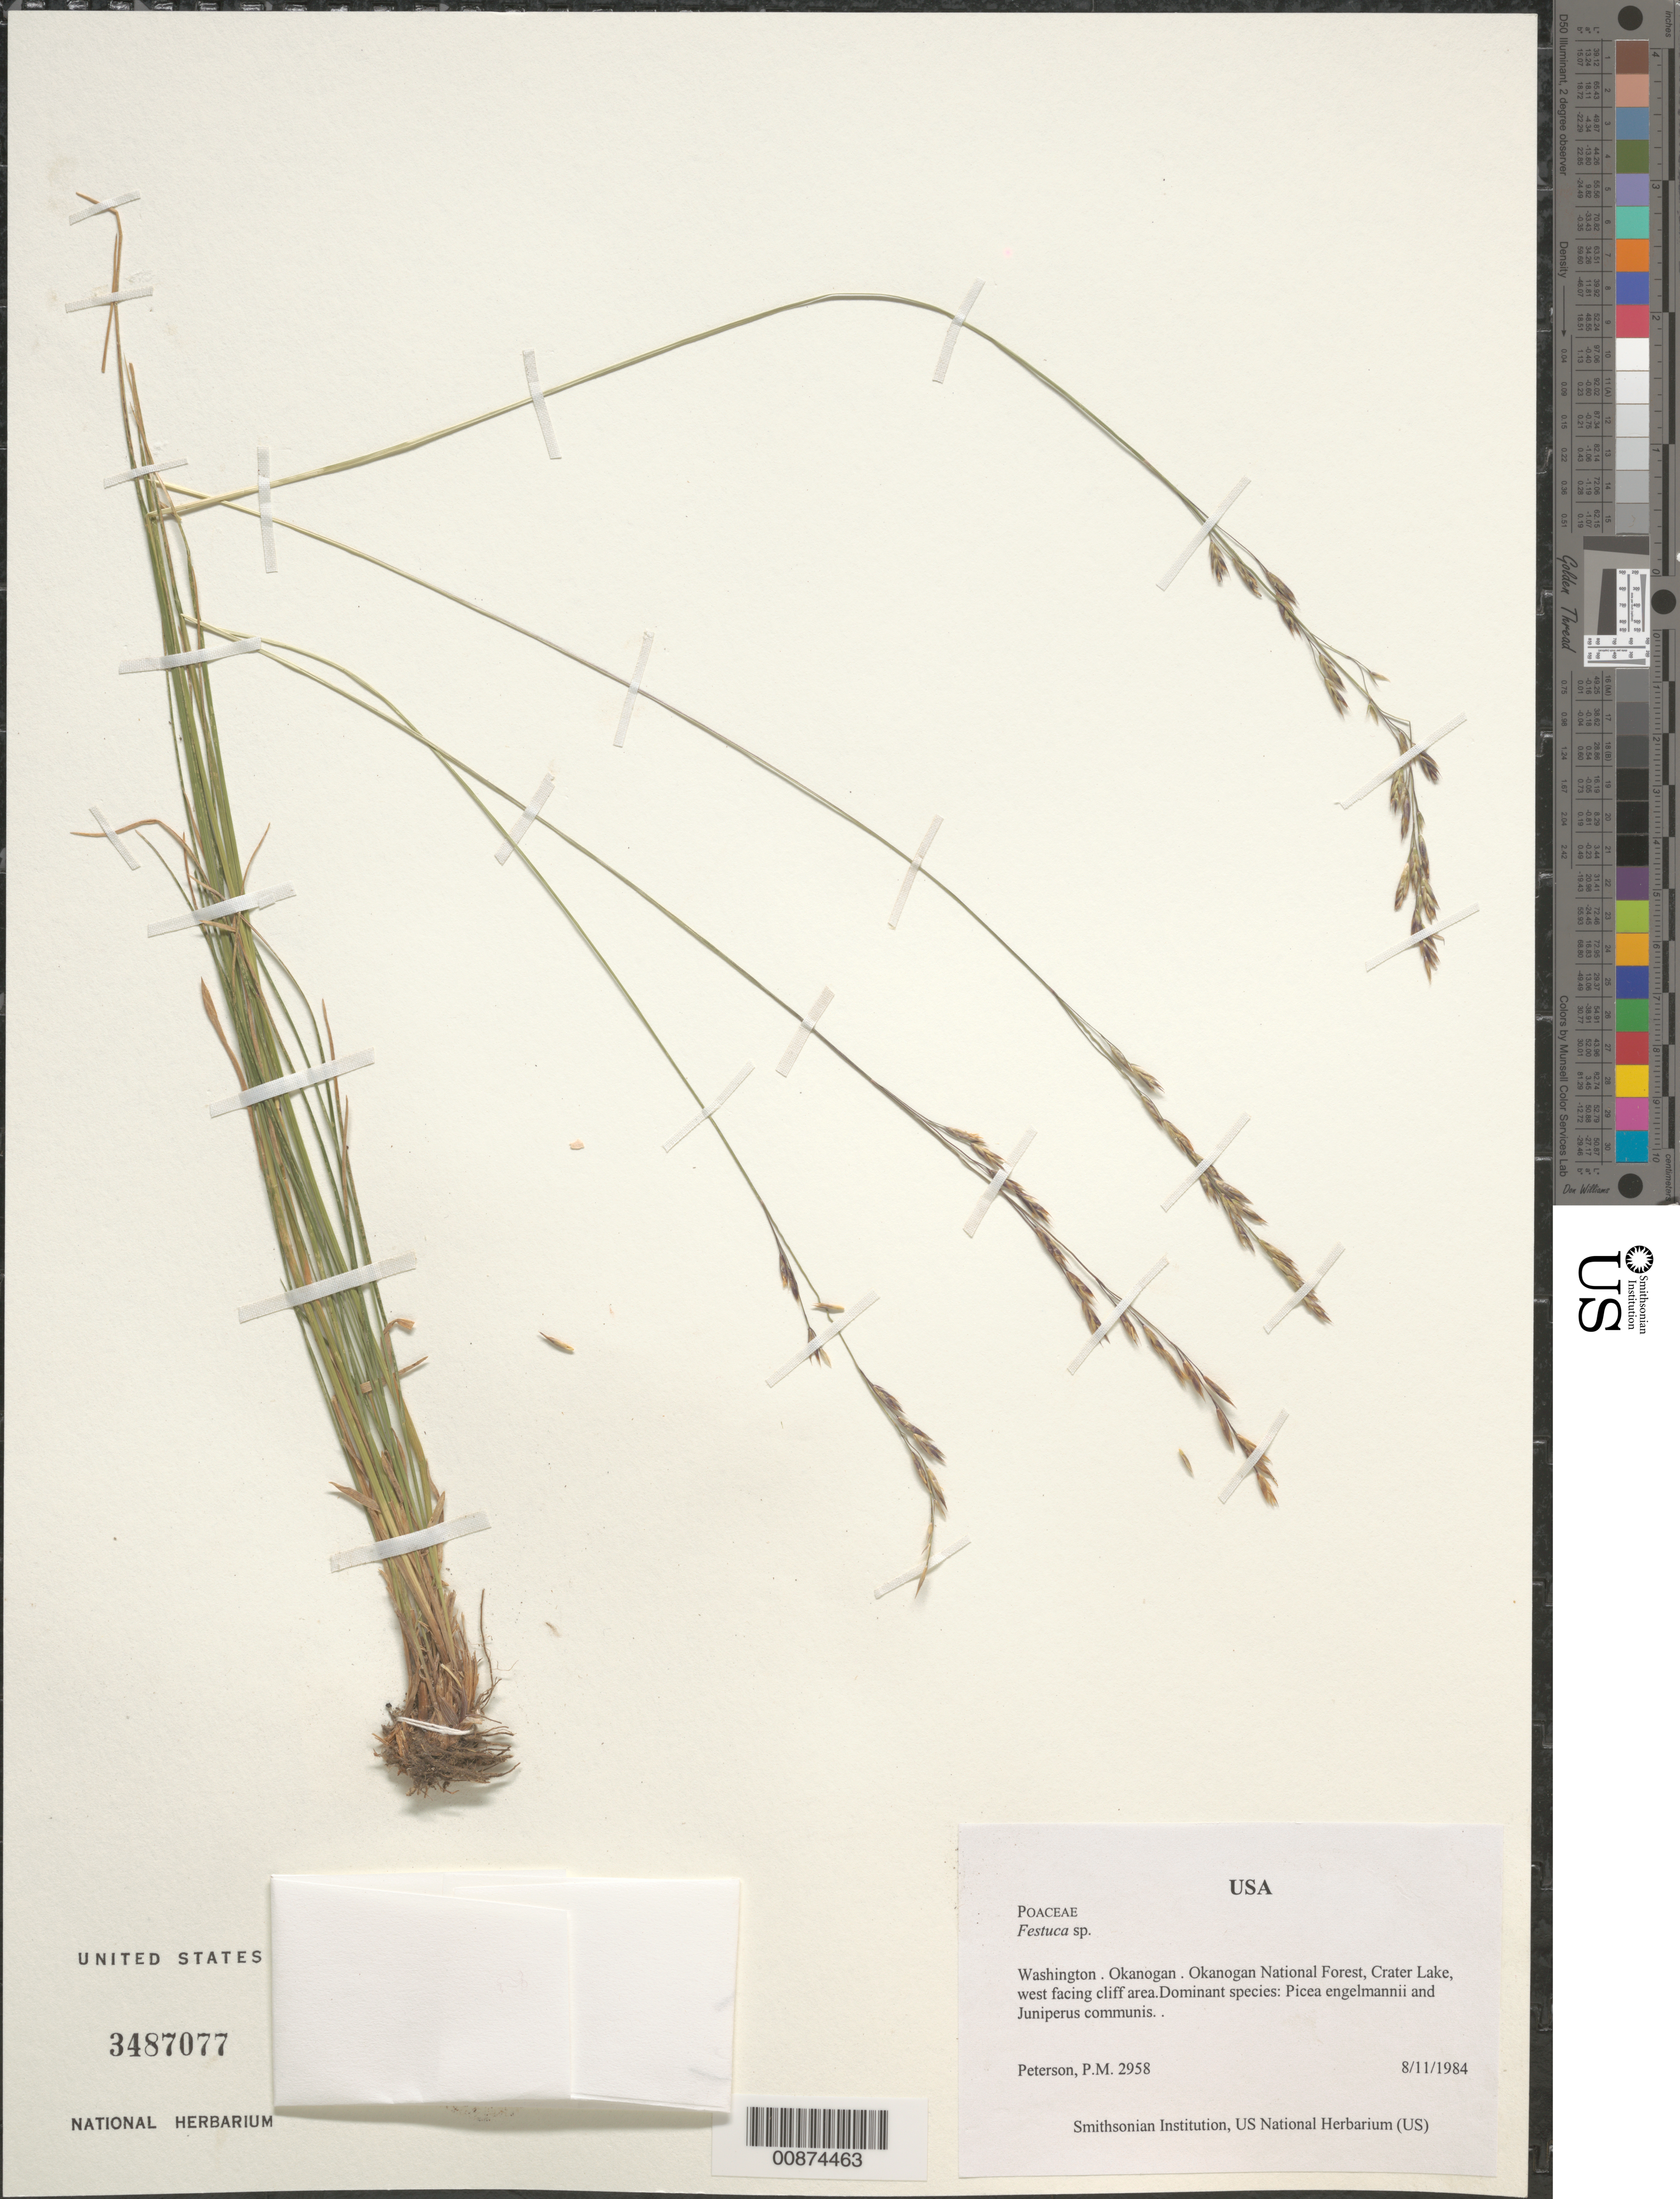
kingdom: Plantae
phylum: Tracheophyta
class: Liliopsida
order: Poales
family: Poaceae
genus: Festuca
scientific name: Festuca sp.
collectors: P. M. Peterson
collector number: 02958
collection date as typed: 11 Aug 1984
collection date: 1984-08-11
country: United States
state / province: Washington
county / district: Okanogan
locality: Okanogan National Forest, Crater Lake, west facing cliff area.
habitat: Dominant species: Picea engelmannii and Juniperus communis.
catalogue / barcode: US 3487077